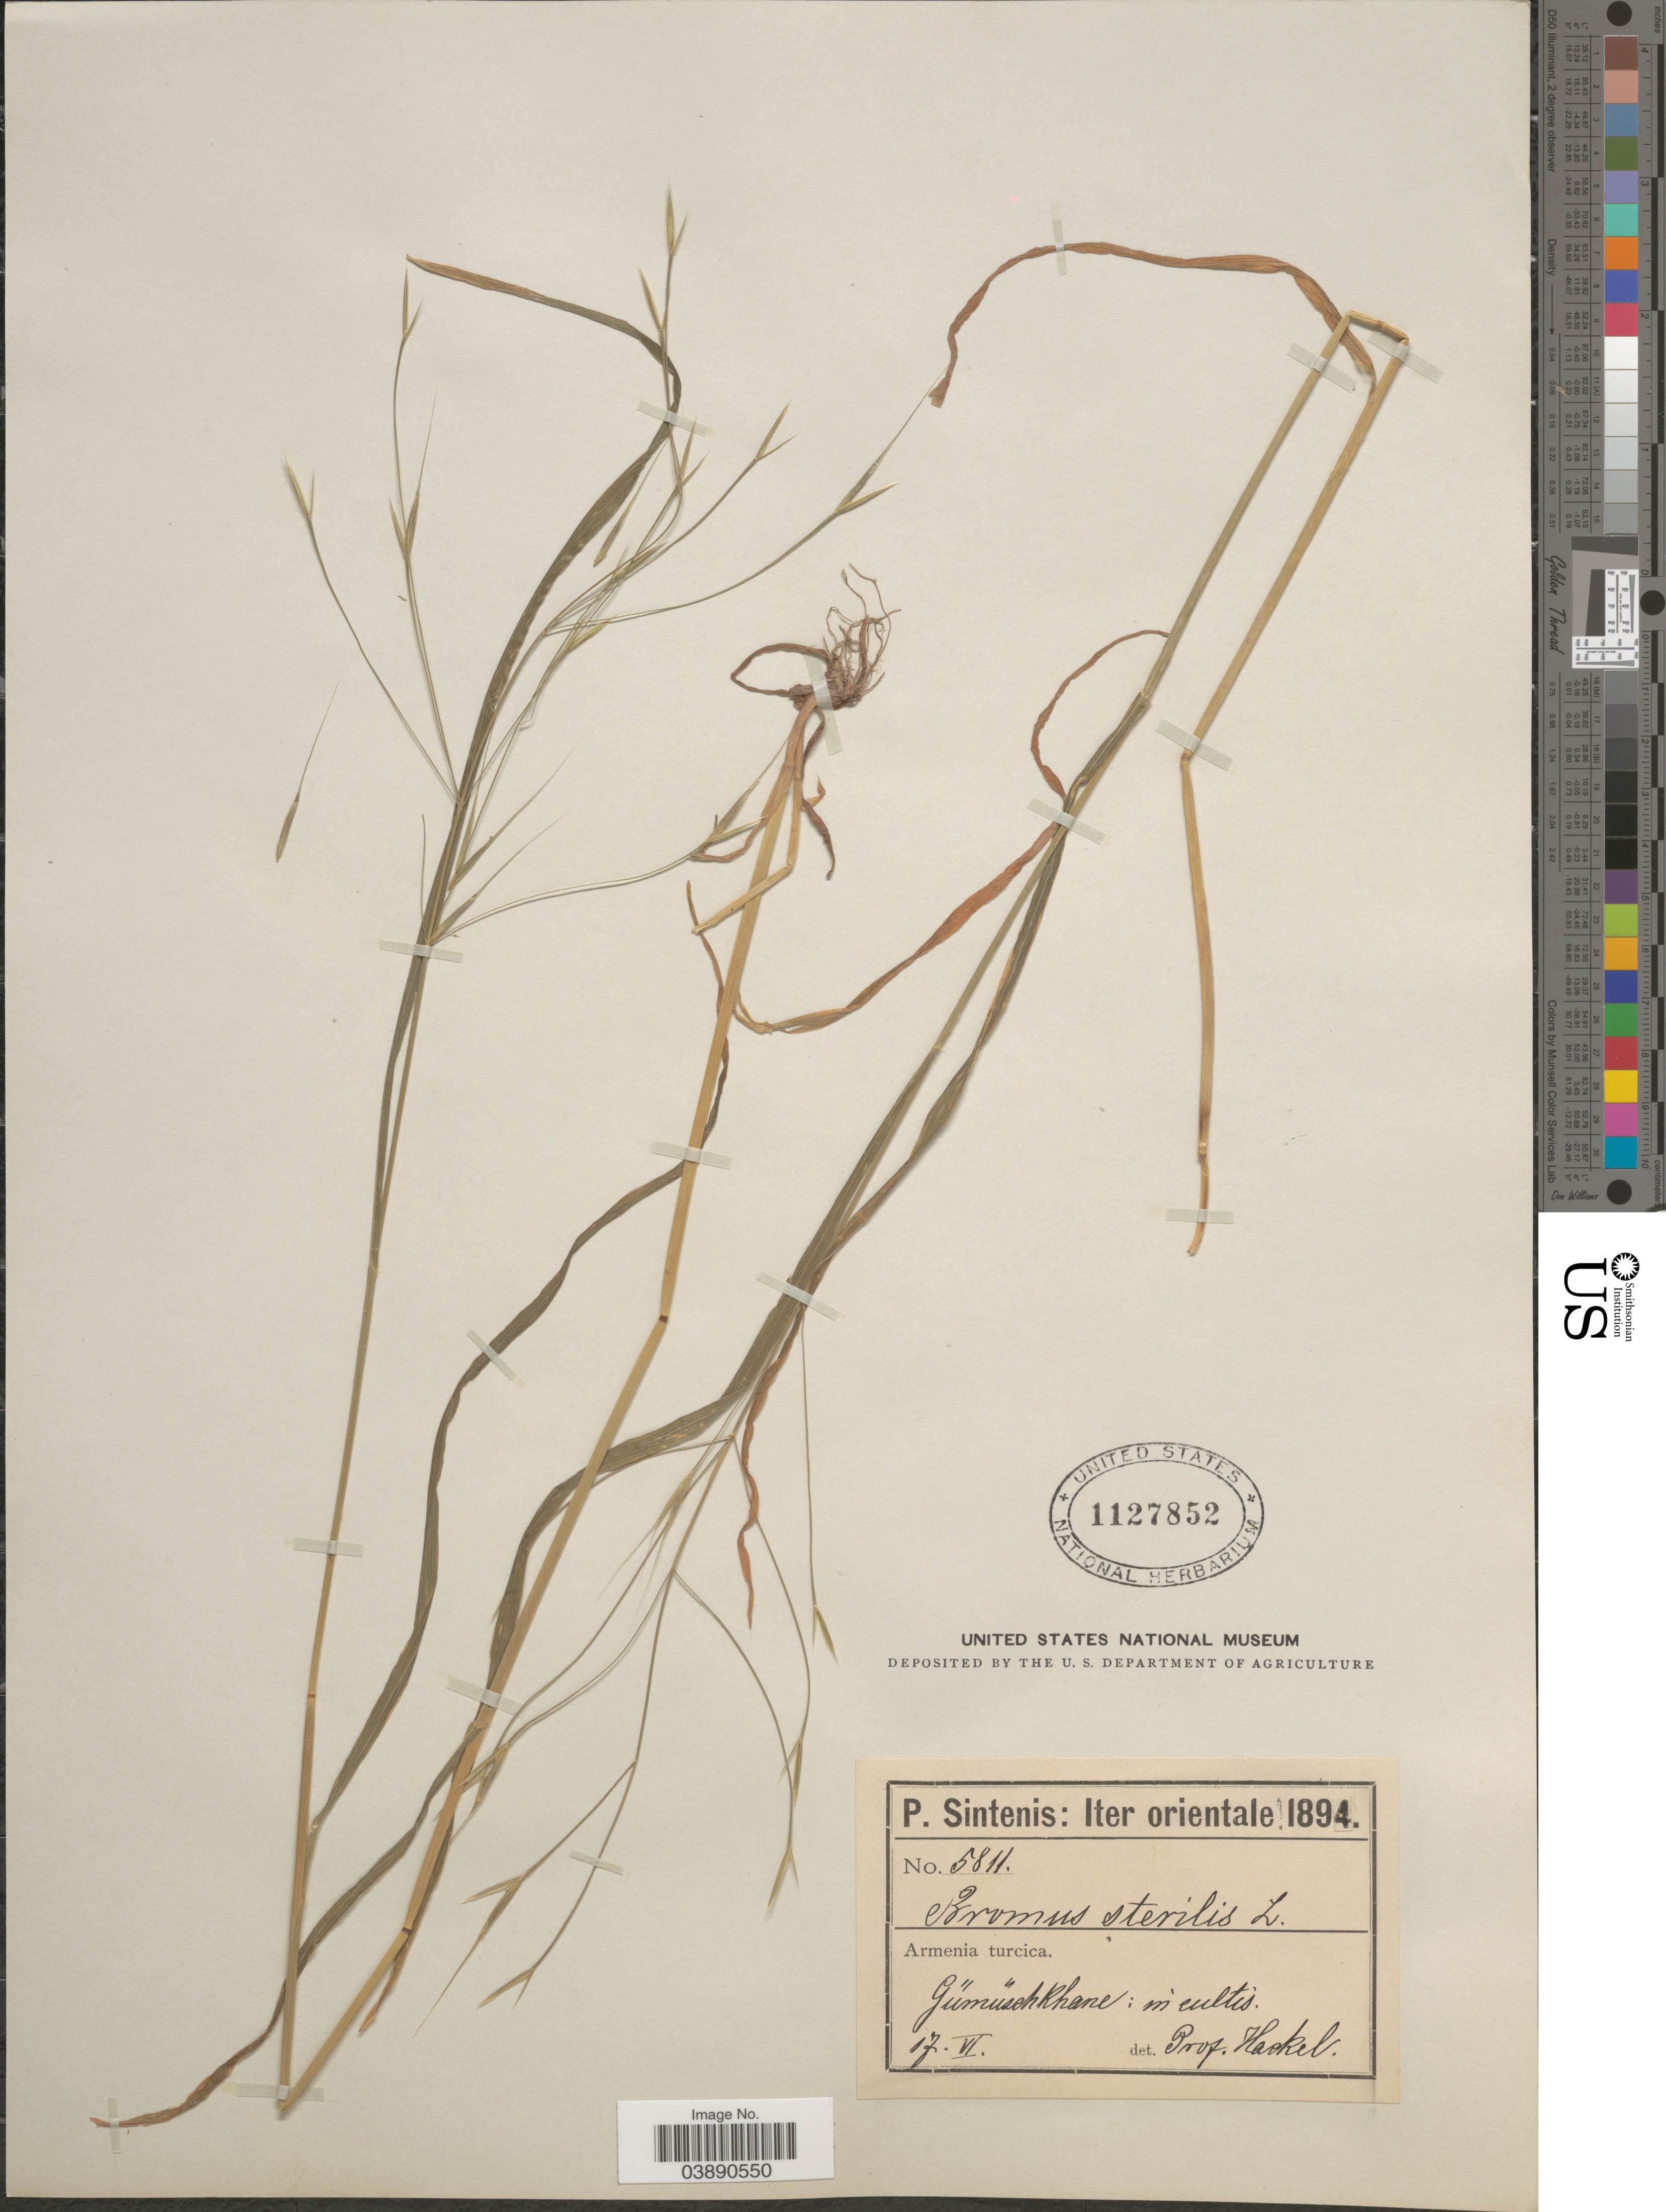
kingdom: Plantae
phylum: Tracheophyta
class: Liliopsida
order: Poales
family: Poaceae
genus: Bromus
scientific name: Bromus sterilis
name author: L.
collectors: P. Sintenis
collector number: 5811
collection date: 1894-06-17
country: Turkey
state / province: Gumushane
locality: Iter orientale 1894. Armenia turcica. Gümüschkhane: in cultis.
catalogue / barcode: US 1127852